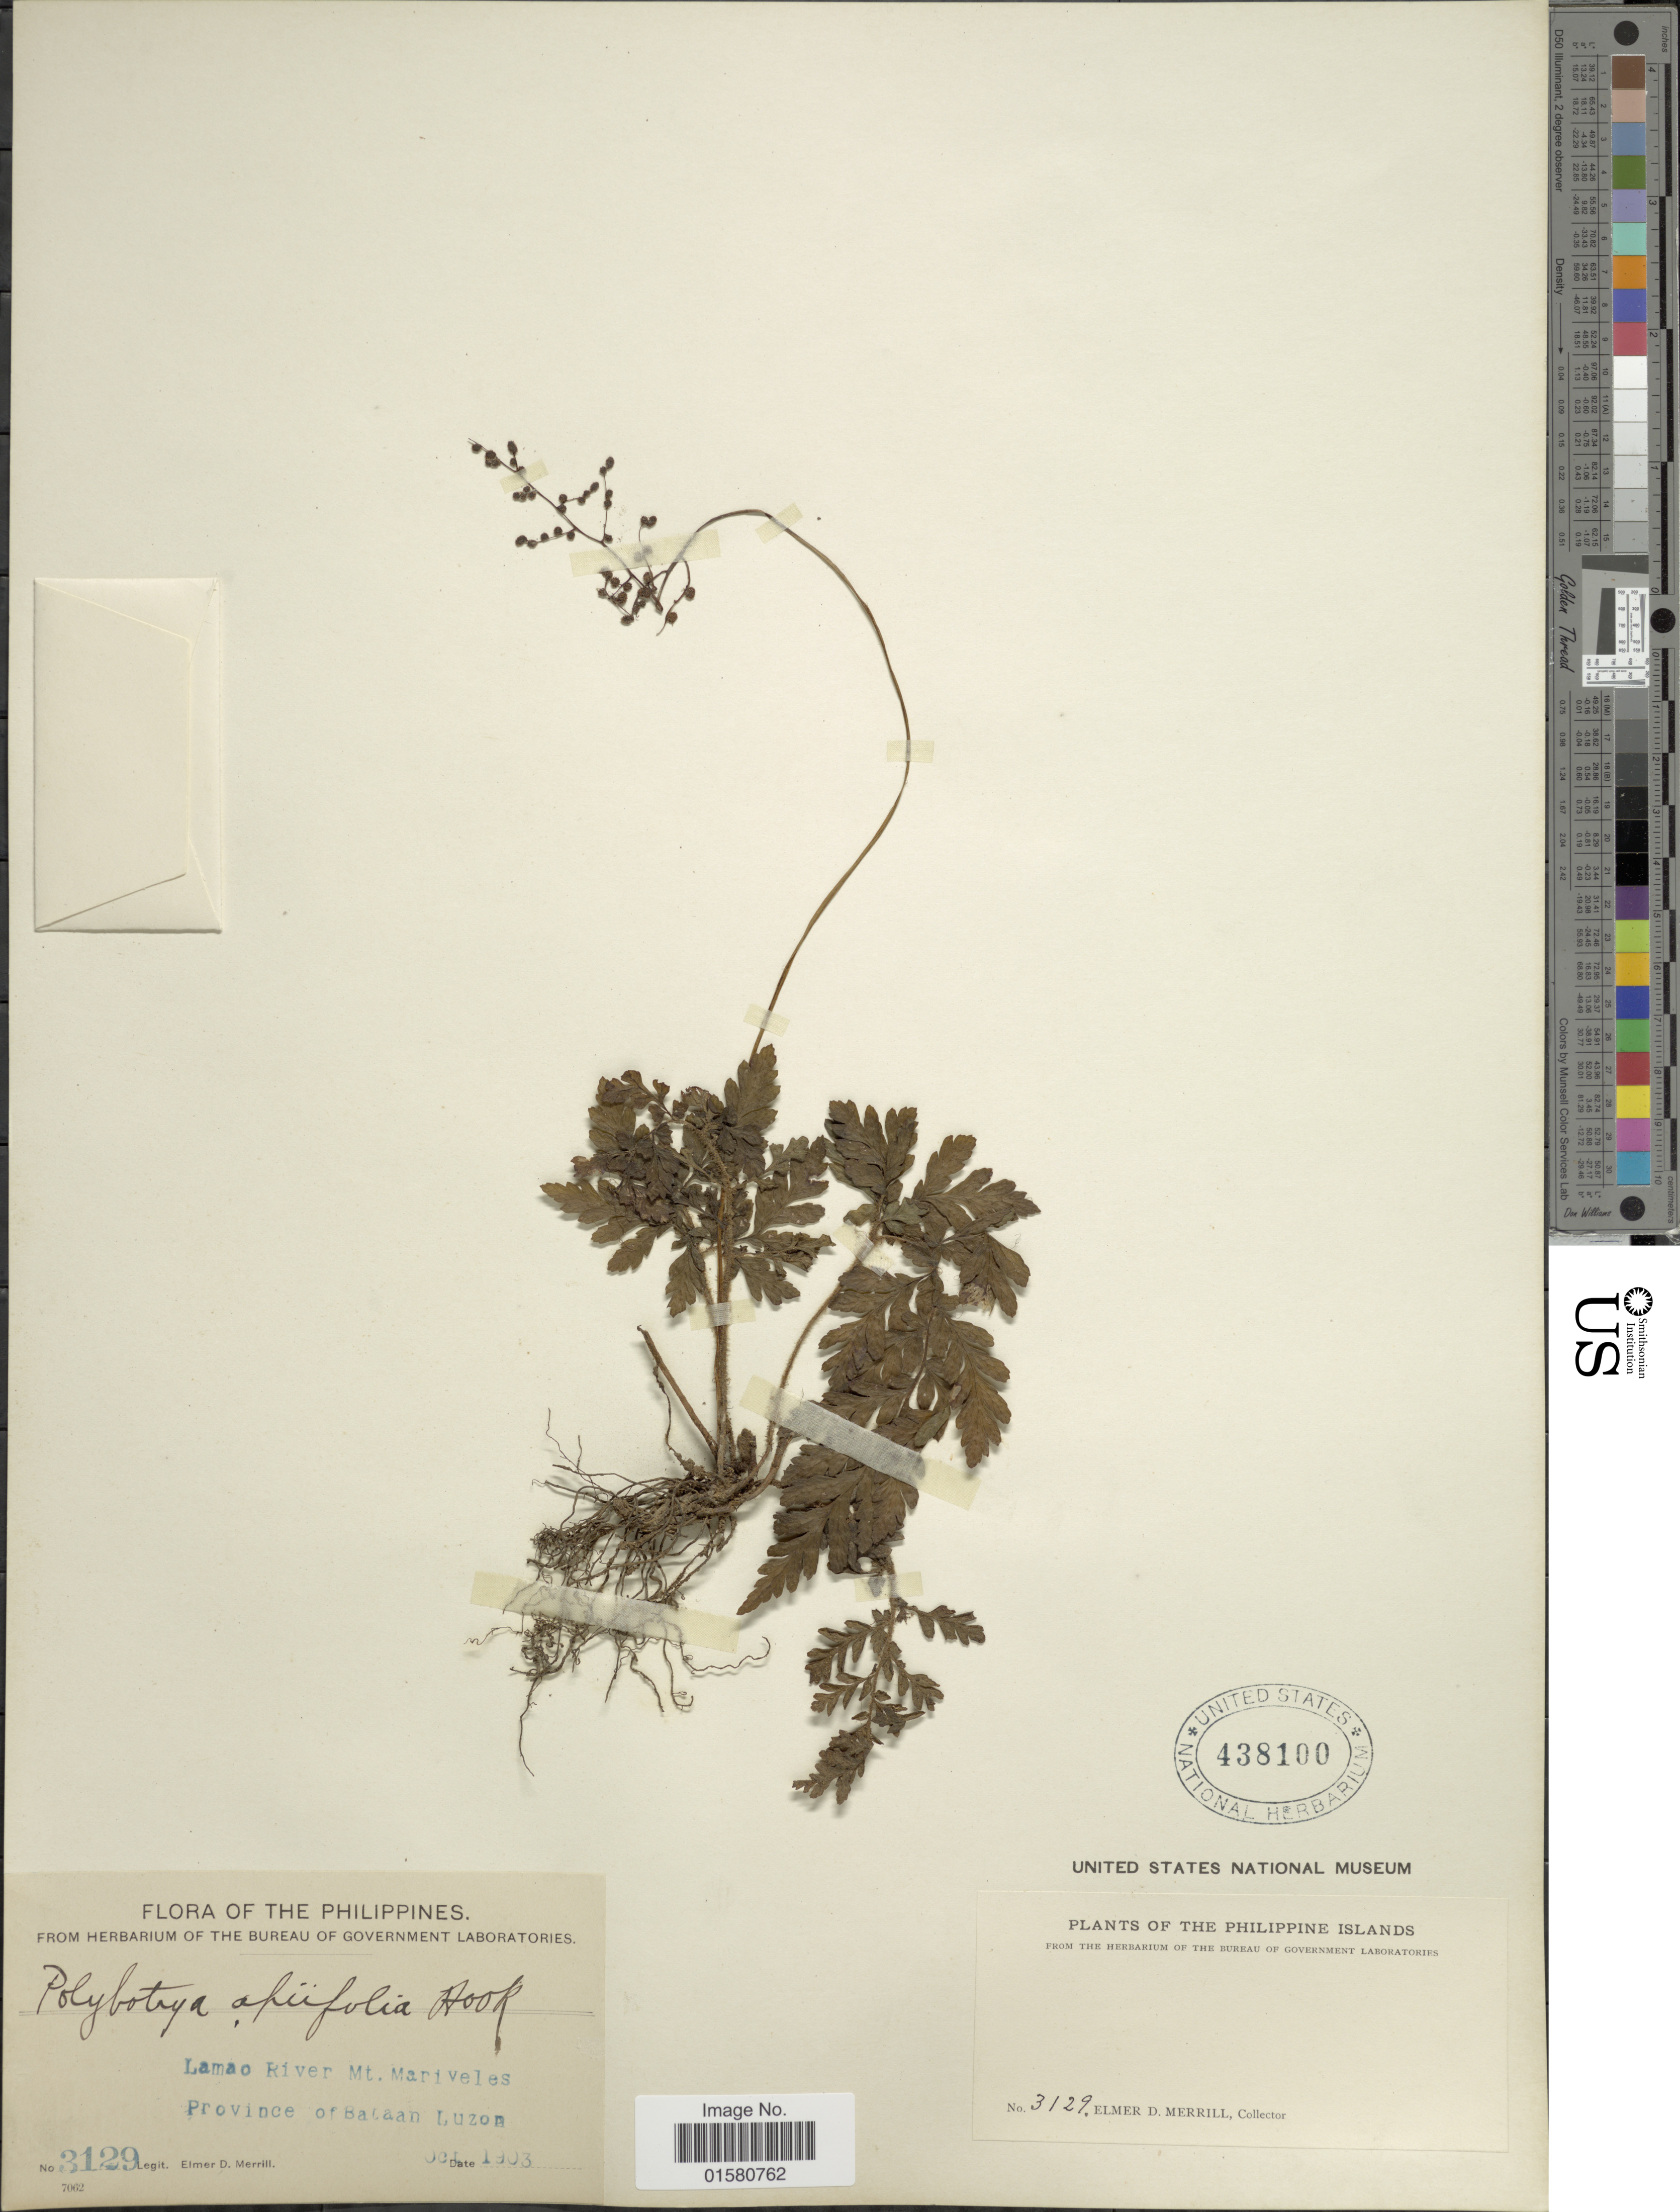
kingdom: Plantae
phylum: Tracheophyta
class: Polypodiopsida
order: Polypodiales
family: Tectariaceae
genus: Tectaria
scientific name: Tectaria apiifolia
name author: (Schkuhr) Copel.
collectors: E. D. Merrill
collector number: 3129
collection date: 1903-10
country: Philippines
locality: Lamao River, Mt. Marveles. Province of Bataan Luzon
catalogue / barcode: US 438100